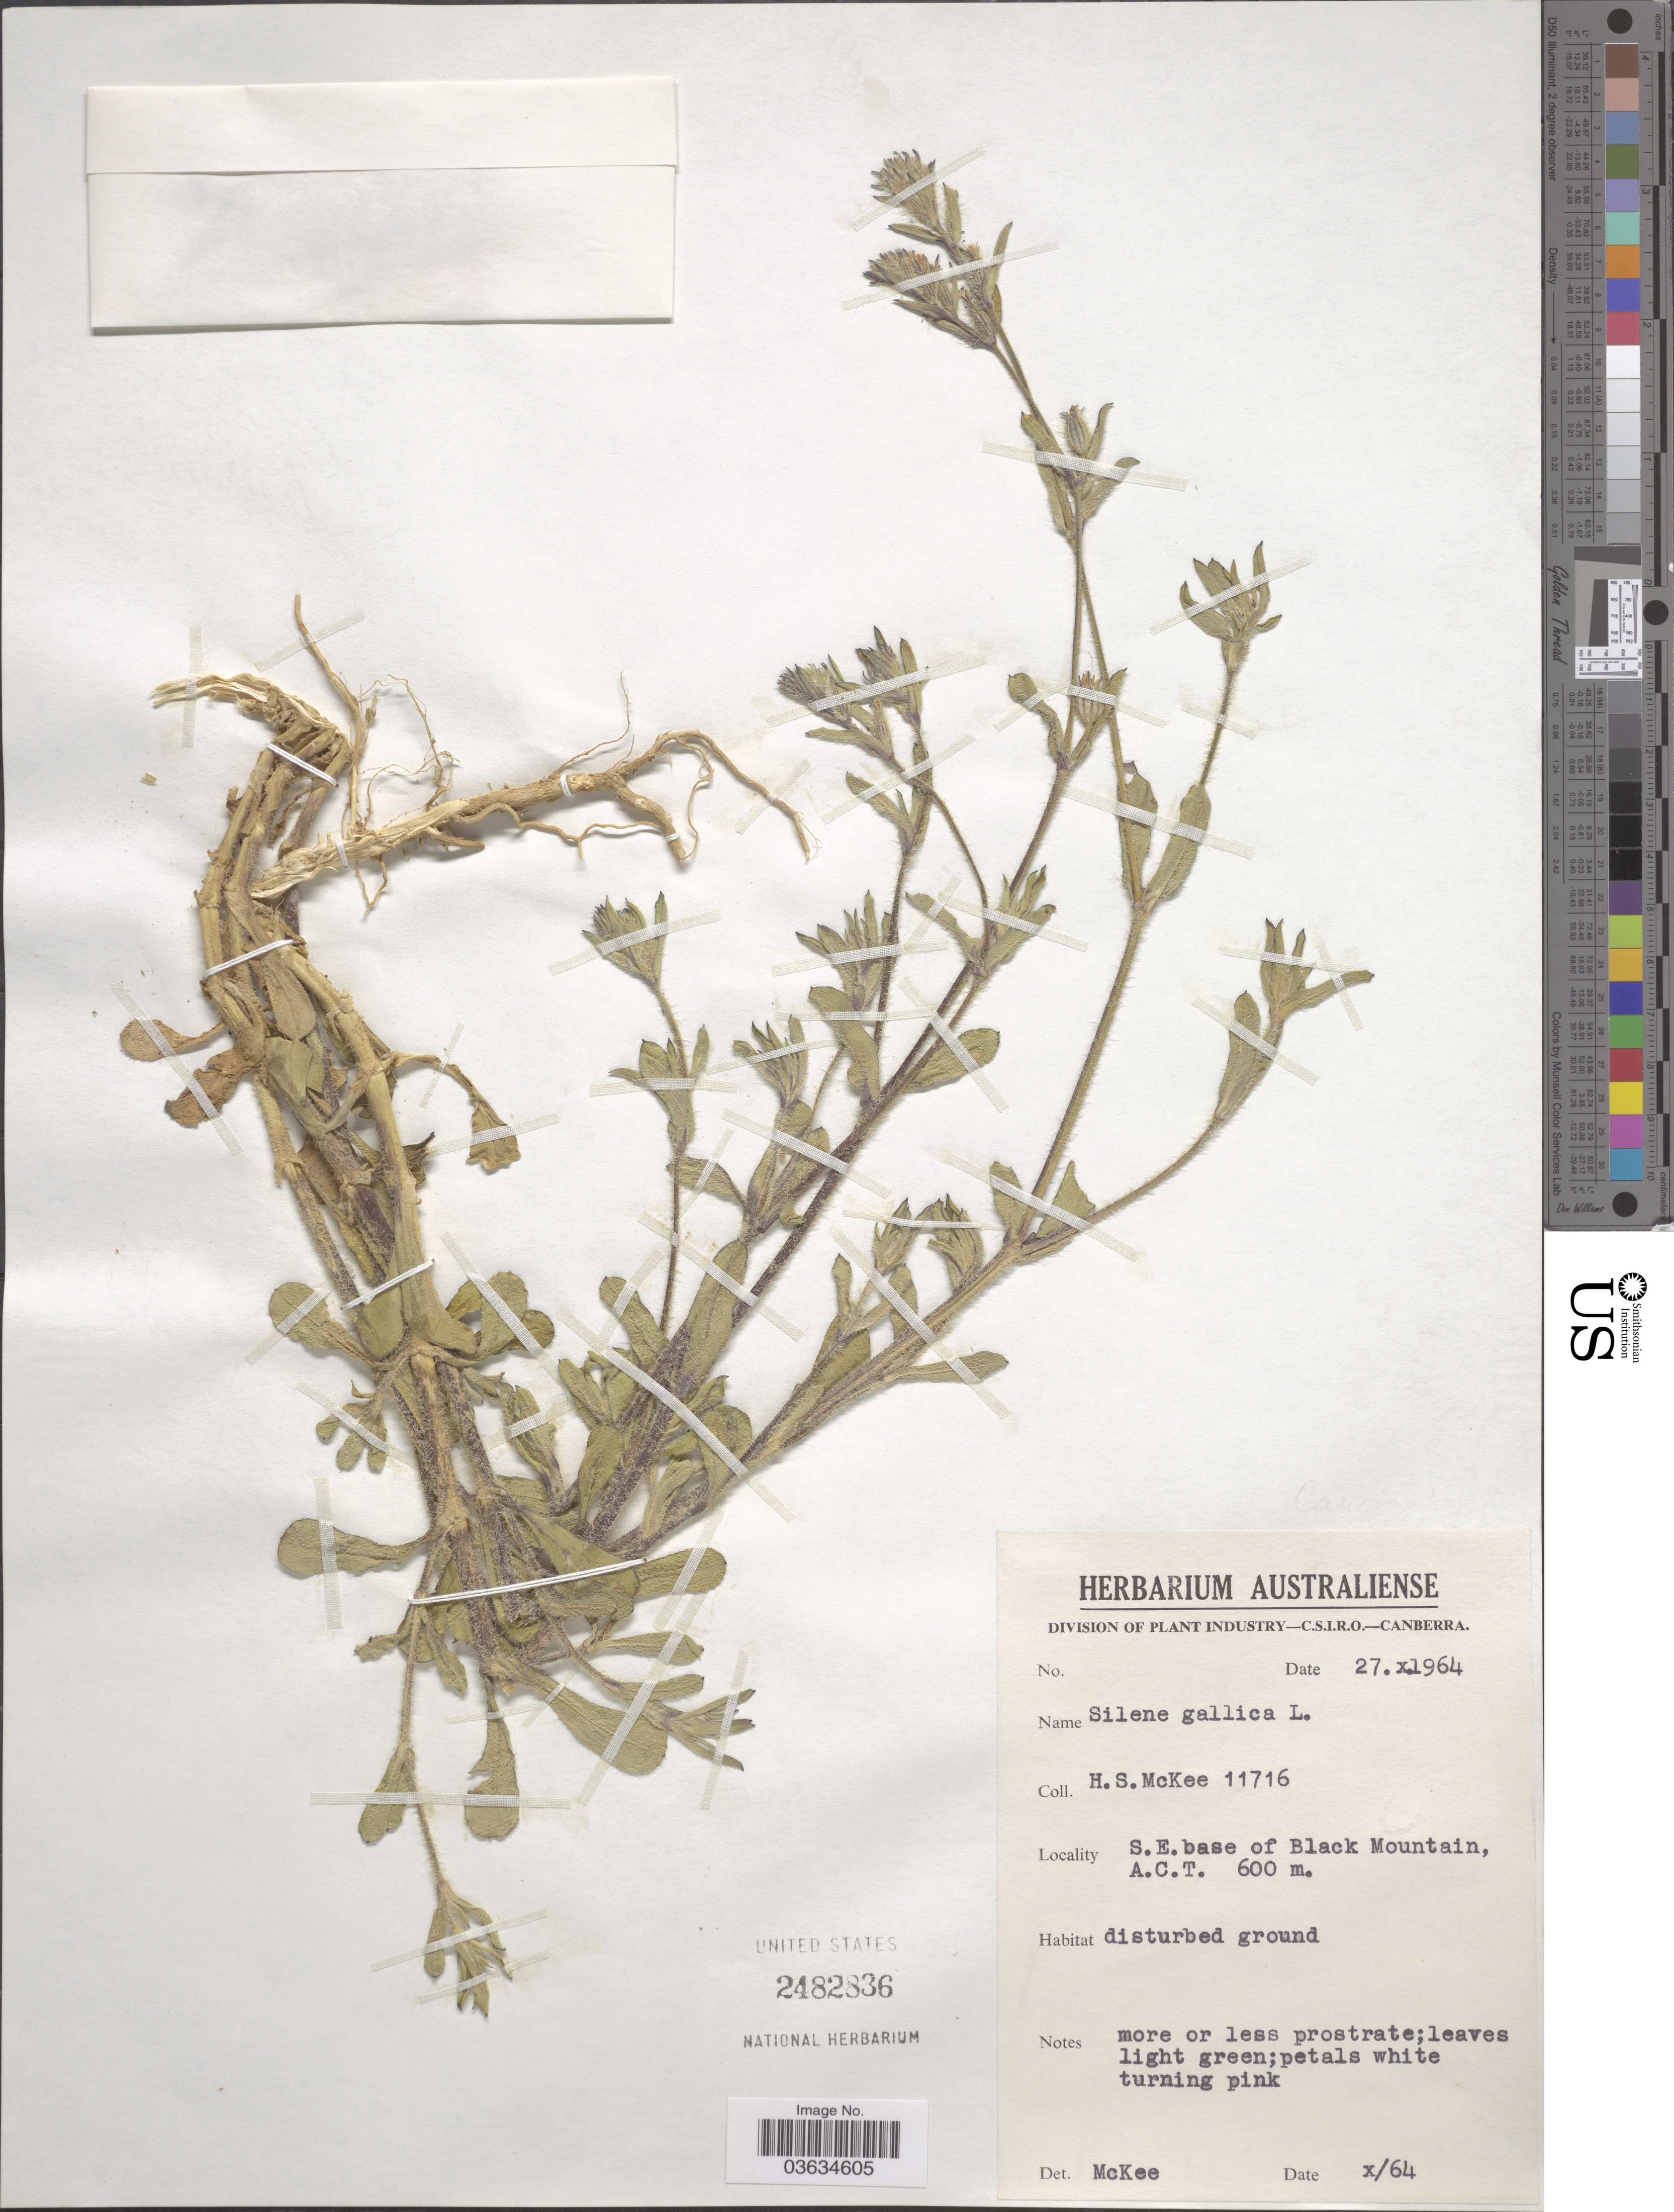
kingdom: Plantae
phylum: Tracheophyta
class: Magnoliopsida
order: Caryophyllales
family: Caryophyllaceae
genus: Silene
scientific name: Silene gallica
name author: L.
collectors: H. S. McKee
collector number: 11716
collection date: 1964-10-27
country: Australia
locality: S.E. base of Black Mountain, A.C.T.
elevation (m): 600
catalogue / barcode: US 2482836